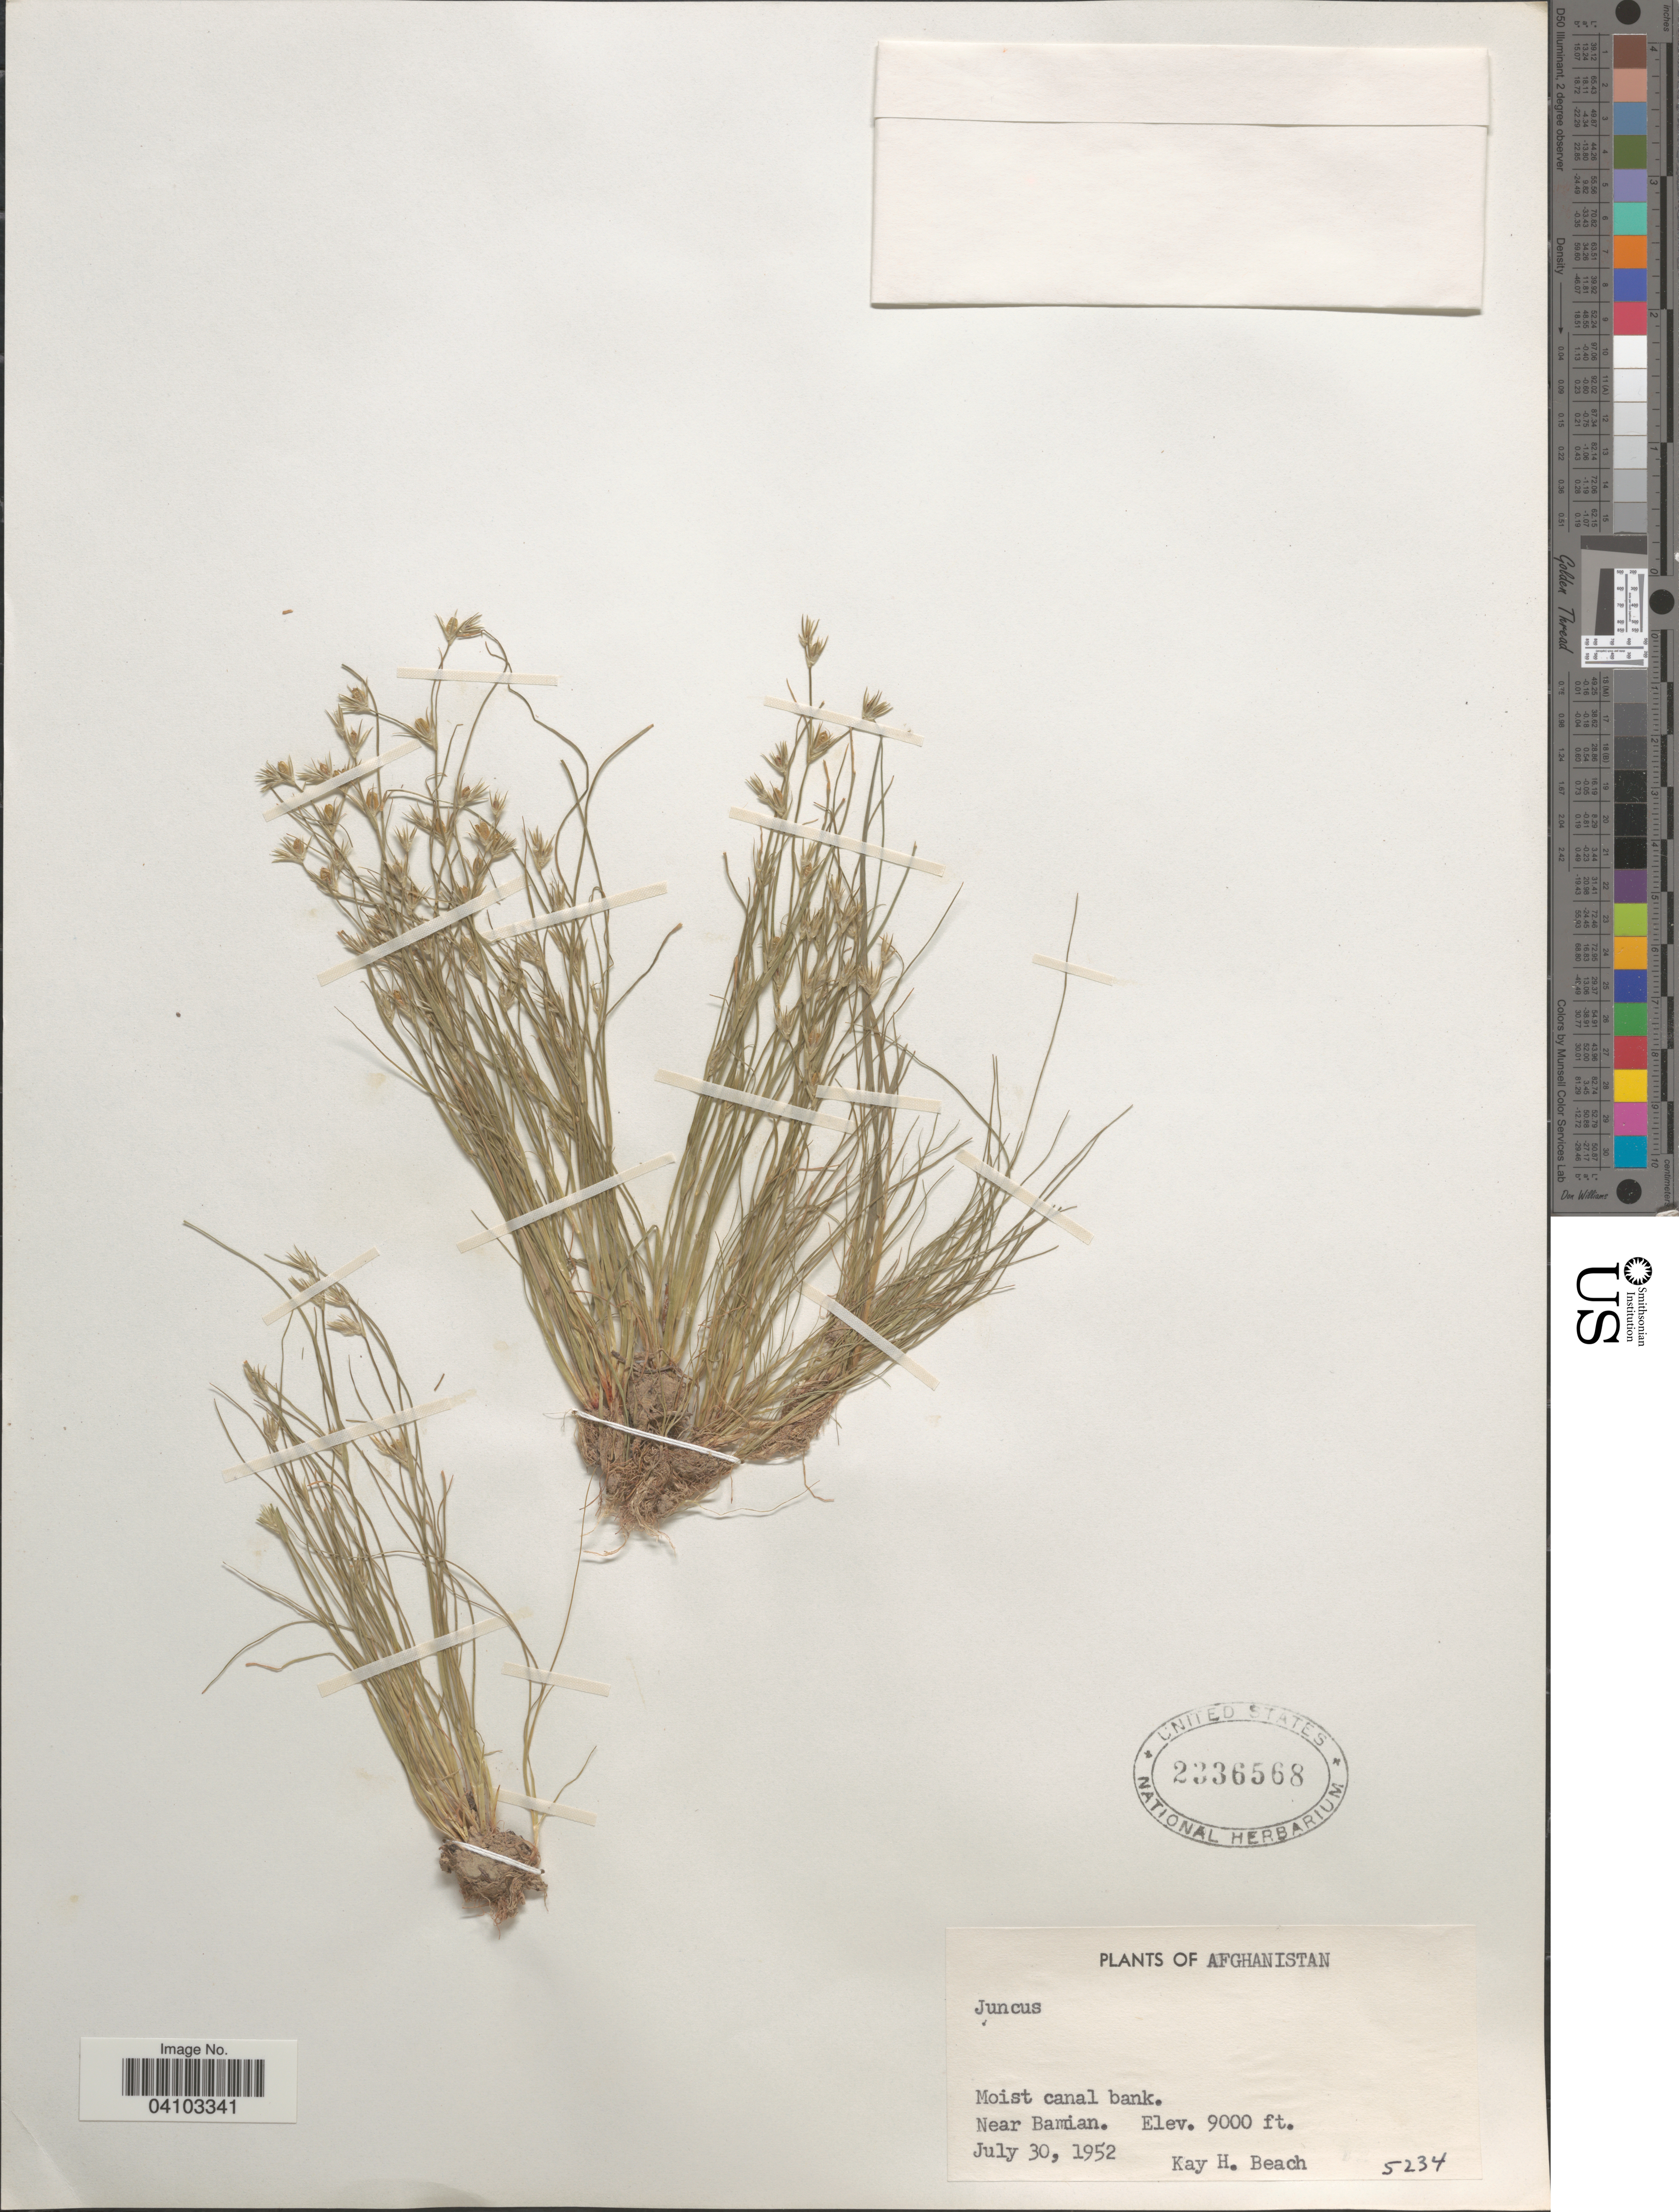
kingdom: Plantae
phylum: Tracheophyta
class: Liliopsida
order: Poales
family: Juncaceae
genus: Juncus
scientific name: Juncus sp.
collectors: K. H. Beach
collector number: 5234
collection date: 1952-07-30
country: Afghanistan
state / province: Bamian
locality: Near Bamian.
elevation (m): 2743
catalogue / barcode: US 2336568